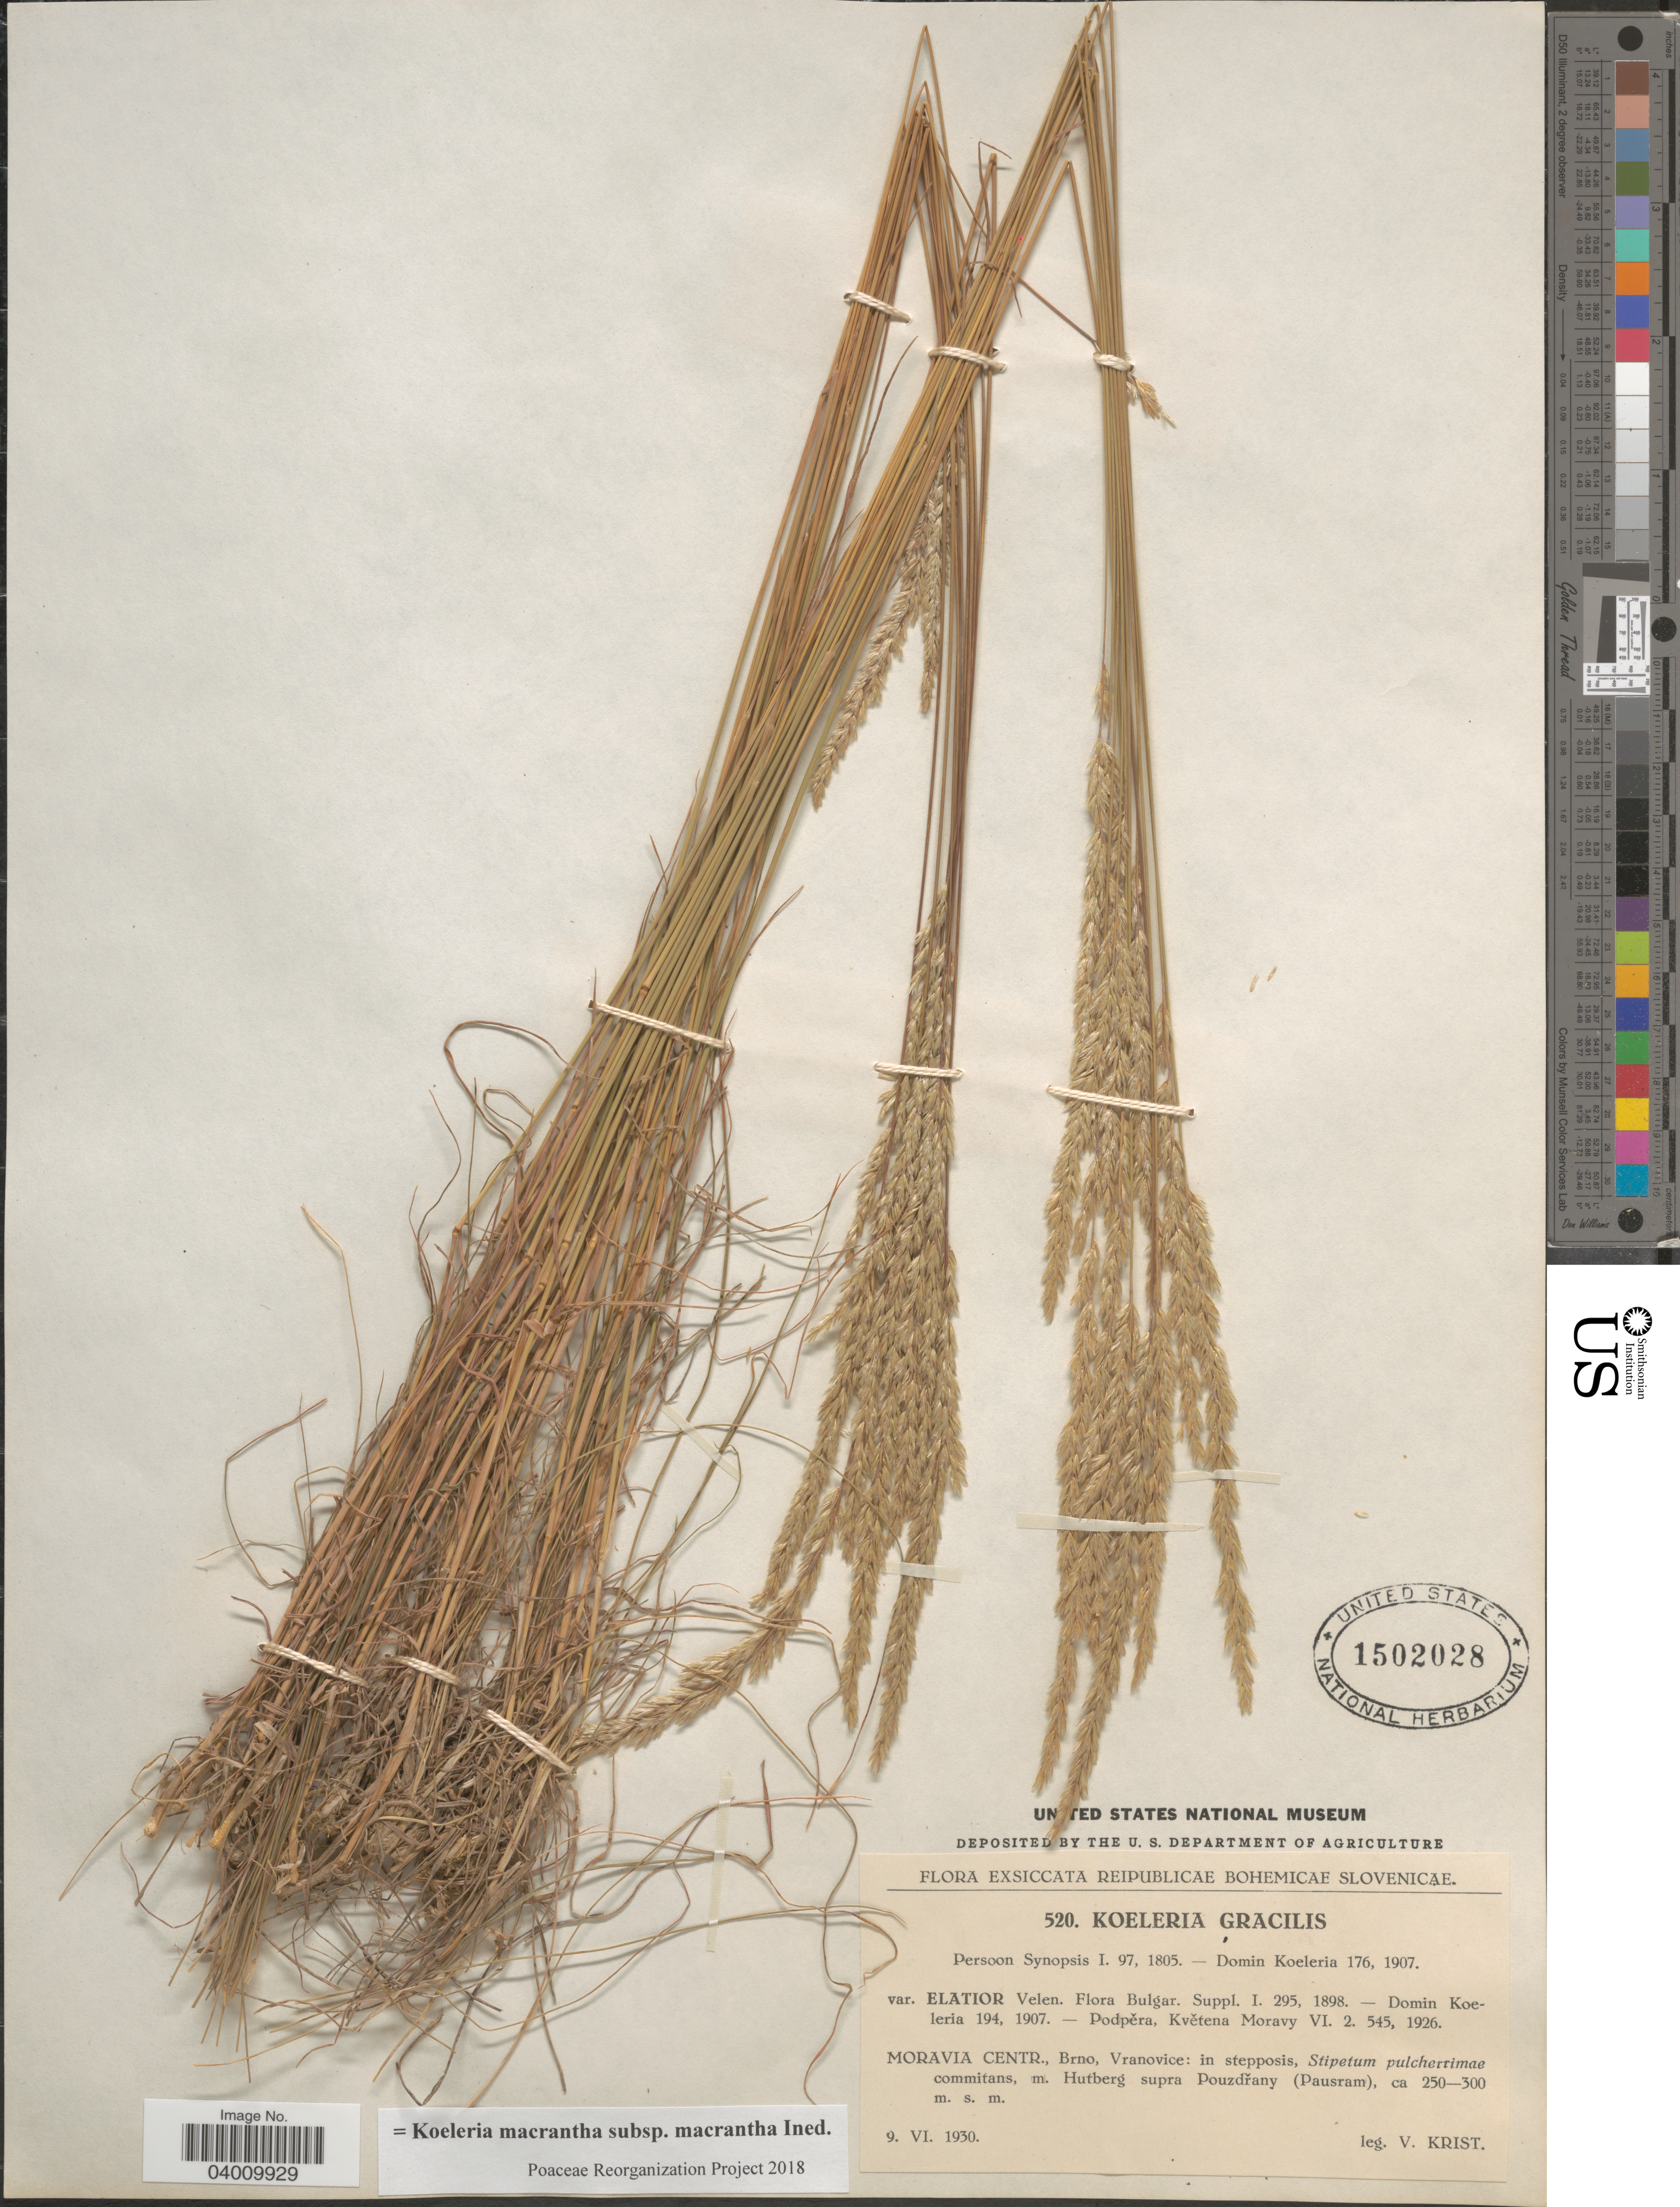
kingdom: Plantae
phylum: Tracheophyta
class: Liliopsida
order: Poales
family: Poaceae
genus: Koeleria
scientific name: Koeleria macrantha subsp. macrantha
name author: (Ledeb.) Schult.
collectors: V. Krist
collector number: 520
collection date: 1930-06-09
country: Czechia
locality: Reipublicae Bohemicae Slovenicae. Moravia Centr., Brno, Vranovice: in stepposis, Stipetum pulchertimae commitans, m. Hutberg supra Pouzdřany (Pausram).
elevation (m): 250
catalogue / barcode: US 1502028